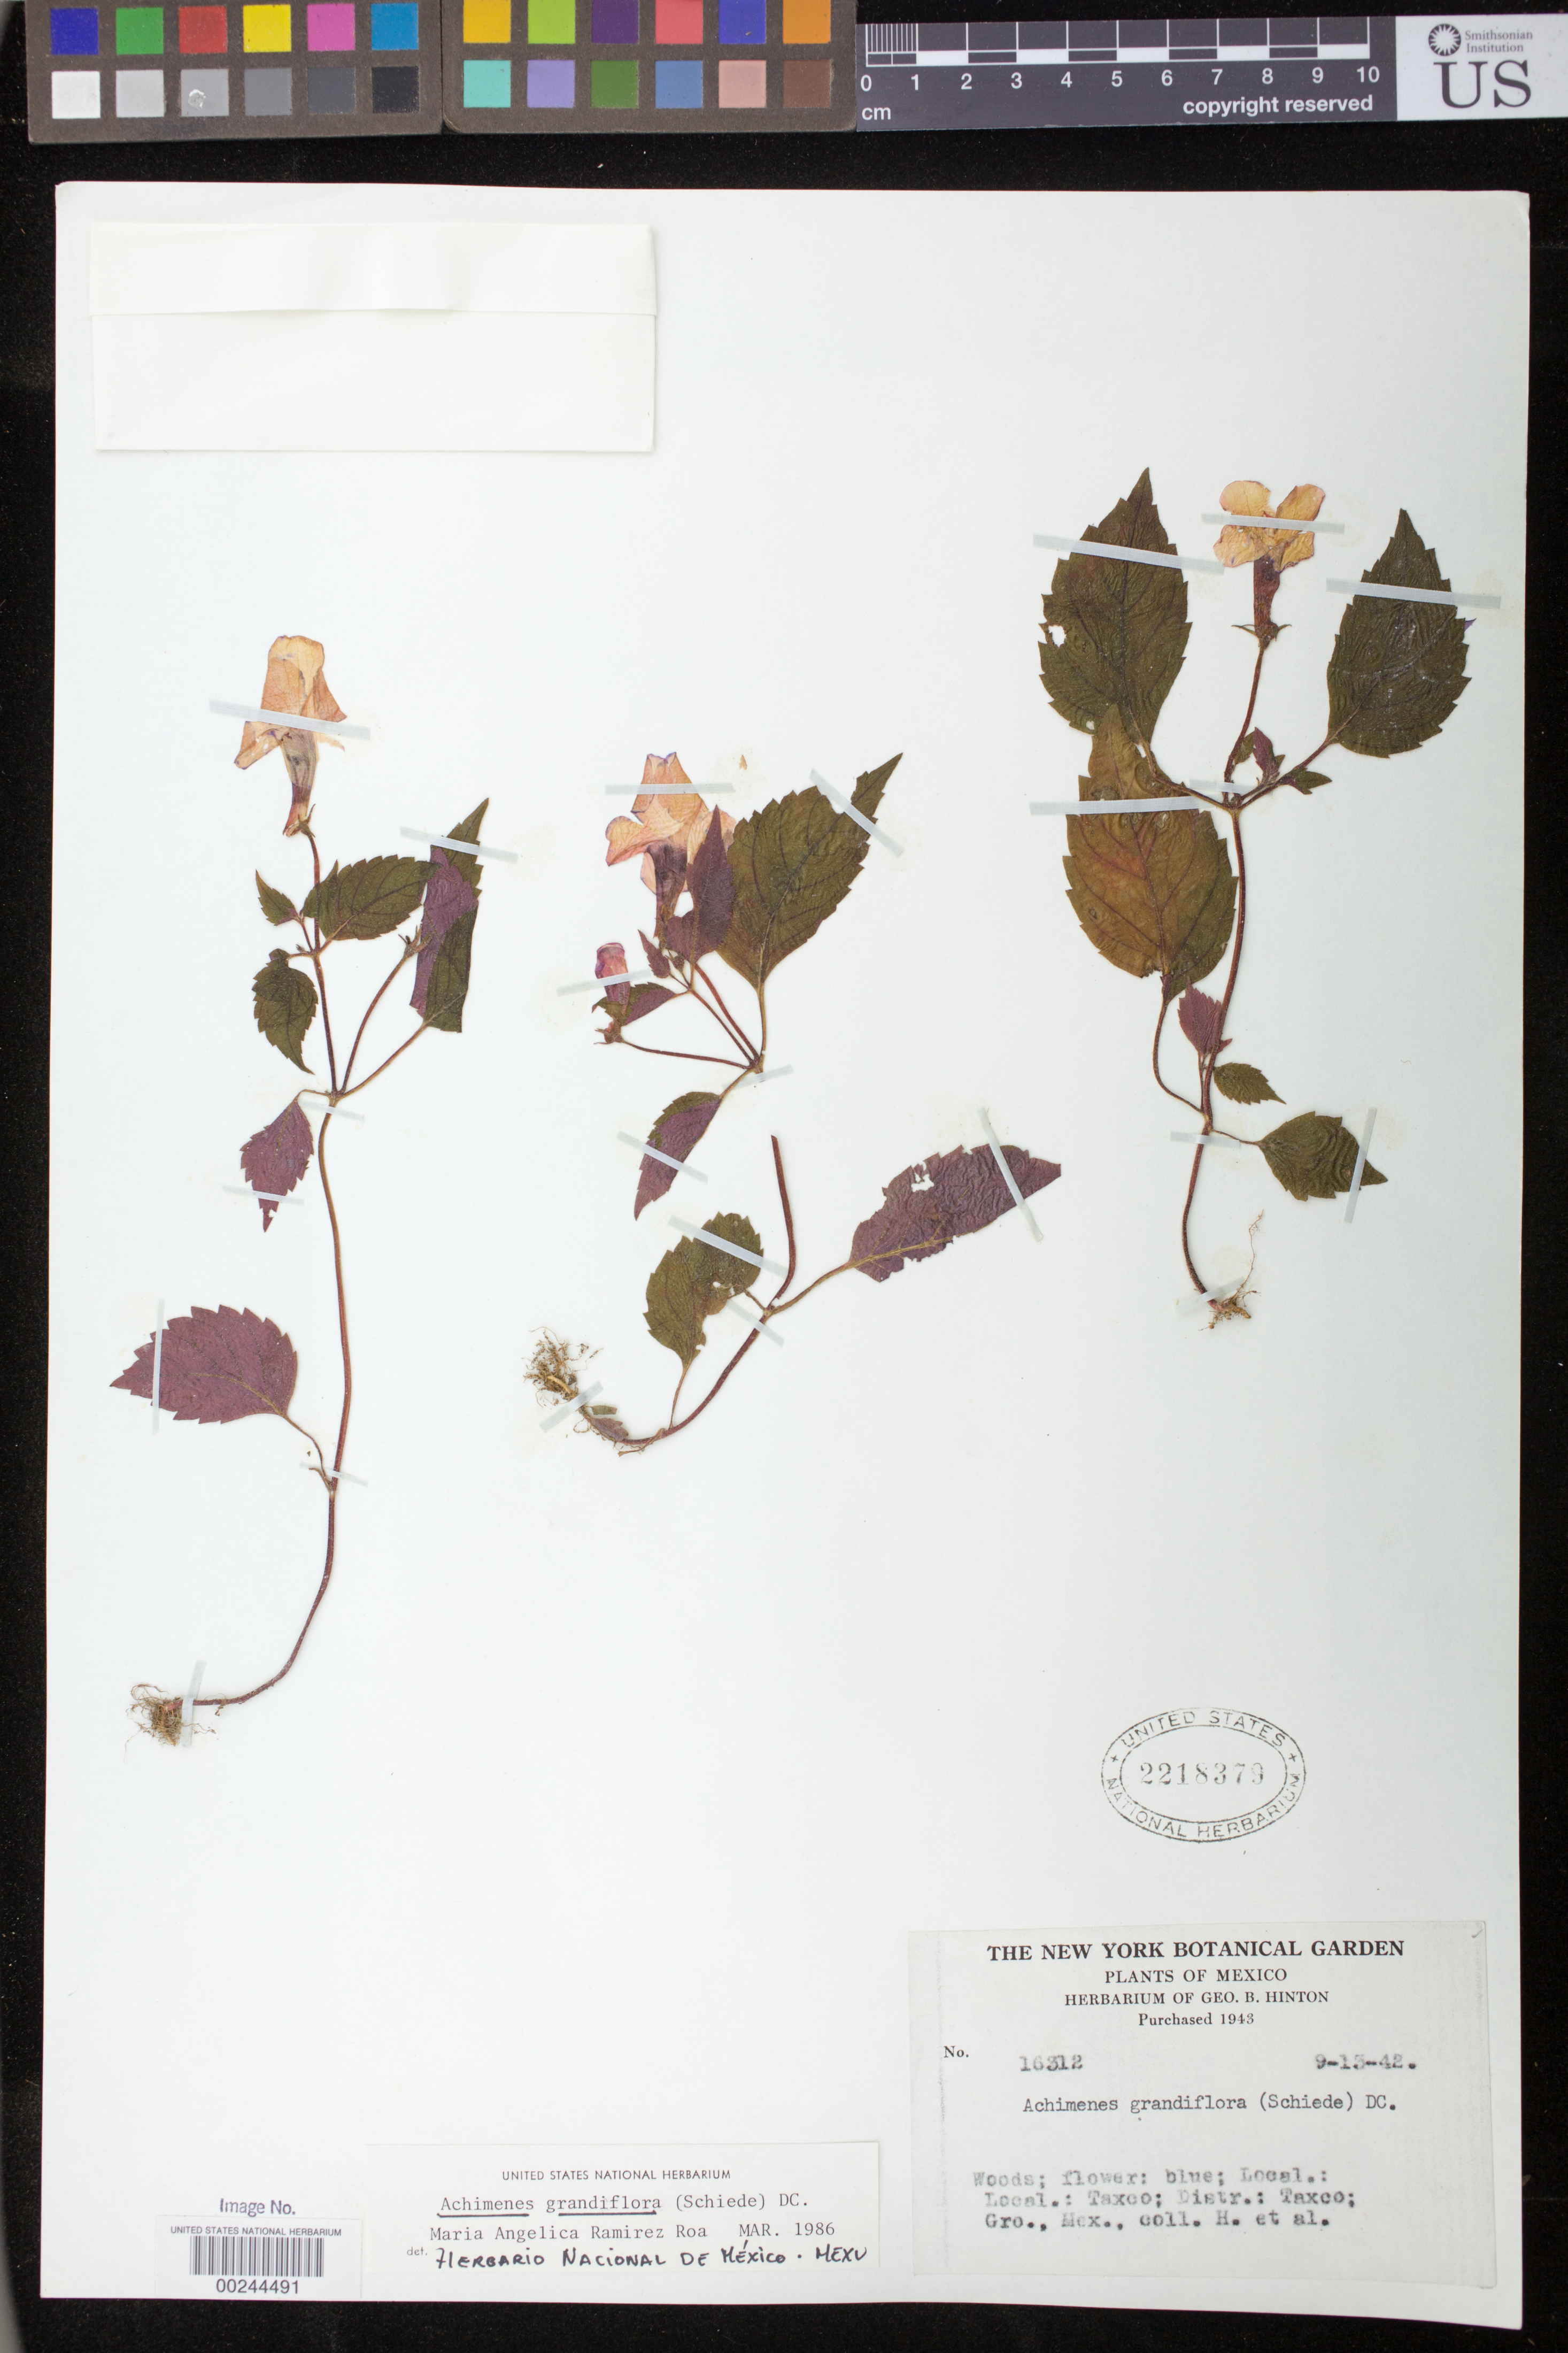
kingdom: Plantae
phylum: Tracheophyta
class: Magnoliopsida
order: Lamiales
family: Gesneriaceae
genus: Achimenes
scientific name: Achimenes grandiflora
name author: (Schiede) DC.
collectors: G. B. Hinton & et al.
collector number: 16312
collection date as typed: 13 Sep 1942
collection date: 1942-09-13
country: Mexico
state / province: Michoacan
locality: Taxco, Dist. Taxco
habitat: Woods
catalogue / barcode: US 2218379